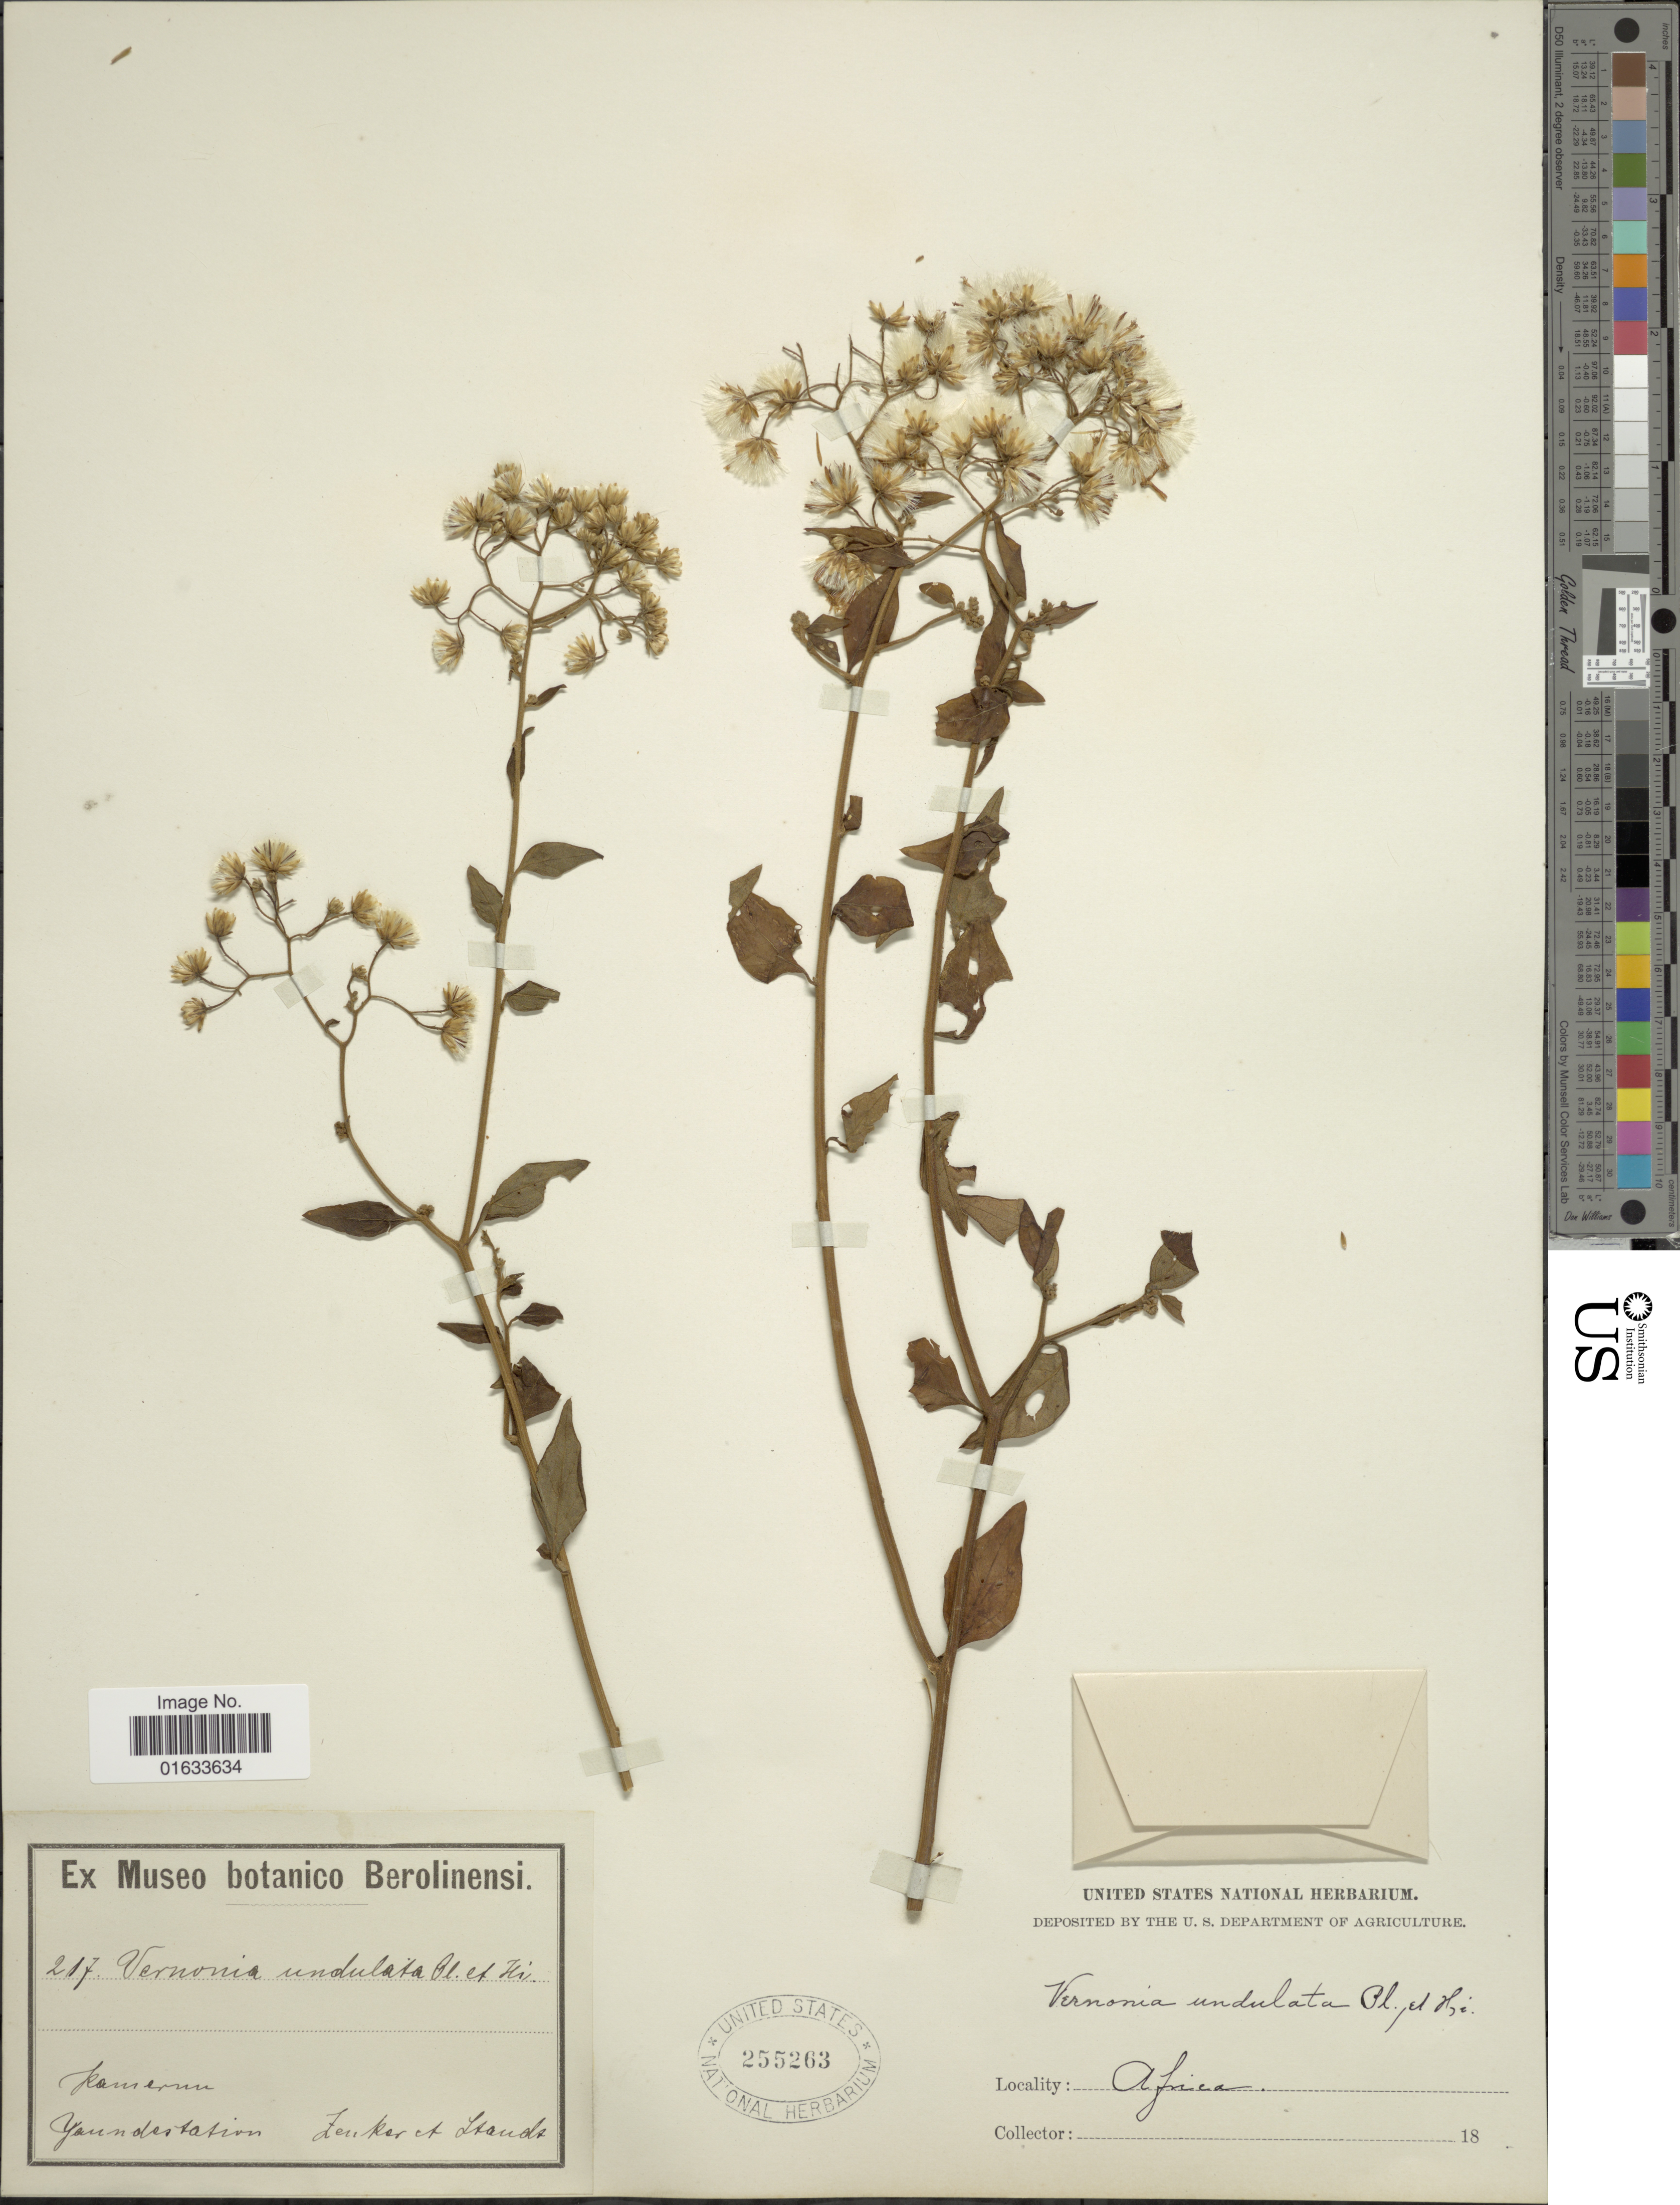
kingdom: Plantae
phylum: Tracheophyta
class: Magnoliopsida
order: Asterales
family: Asteraceae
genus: Distephanus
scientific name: Distephanus biafrae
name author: (Oliv. & Hiern) H. Rob.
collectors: Zenker, -- & -. Staudt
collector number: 217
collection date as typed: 18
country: Cameroon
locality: Kamerun. Yaundestation.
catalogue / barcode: US 255263